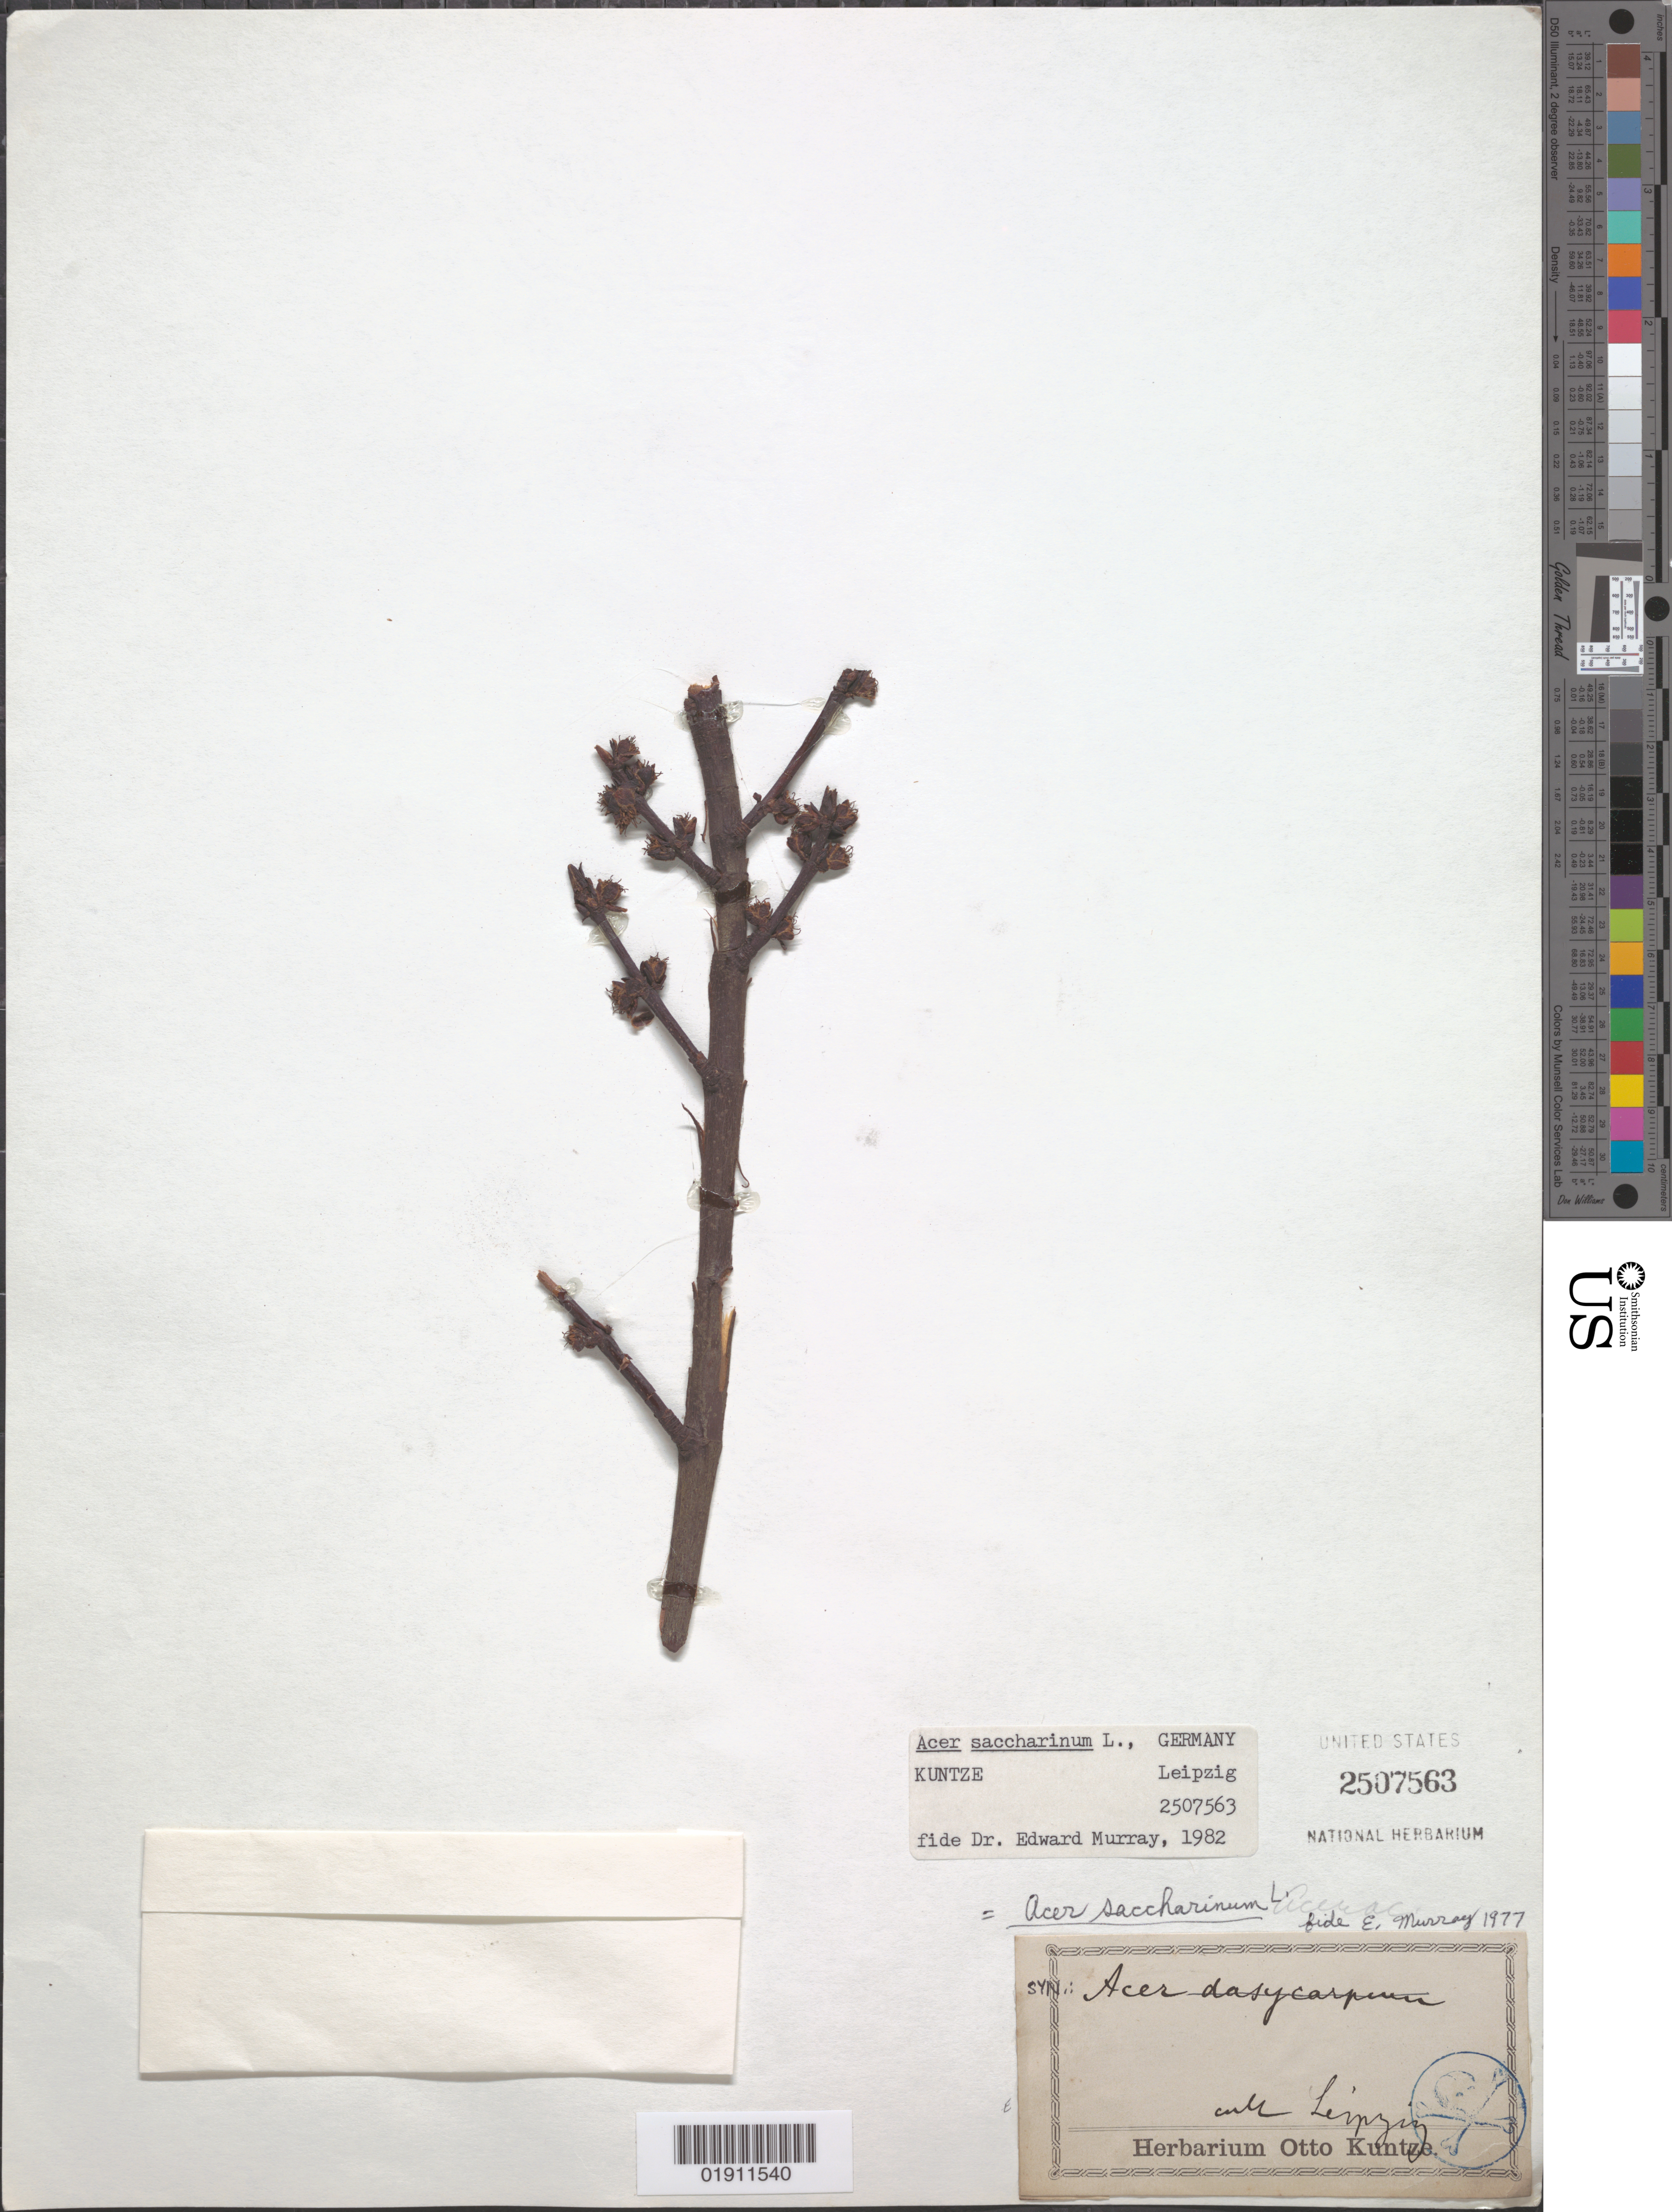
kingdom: Plantae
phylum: Tracheophyta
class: Magnoliopsida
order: Sapindales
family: Sapindaceae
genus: Acer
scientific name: Acer saccharinum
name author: L.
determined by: Murray, Edward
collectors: ex Herb. O. Kuntze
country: Germany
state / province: Sachsen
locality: Leipzig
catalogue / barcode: US 2507563